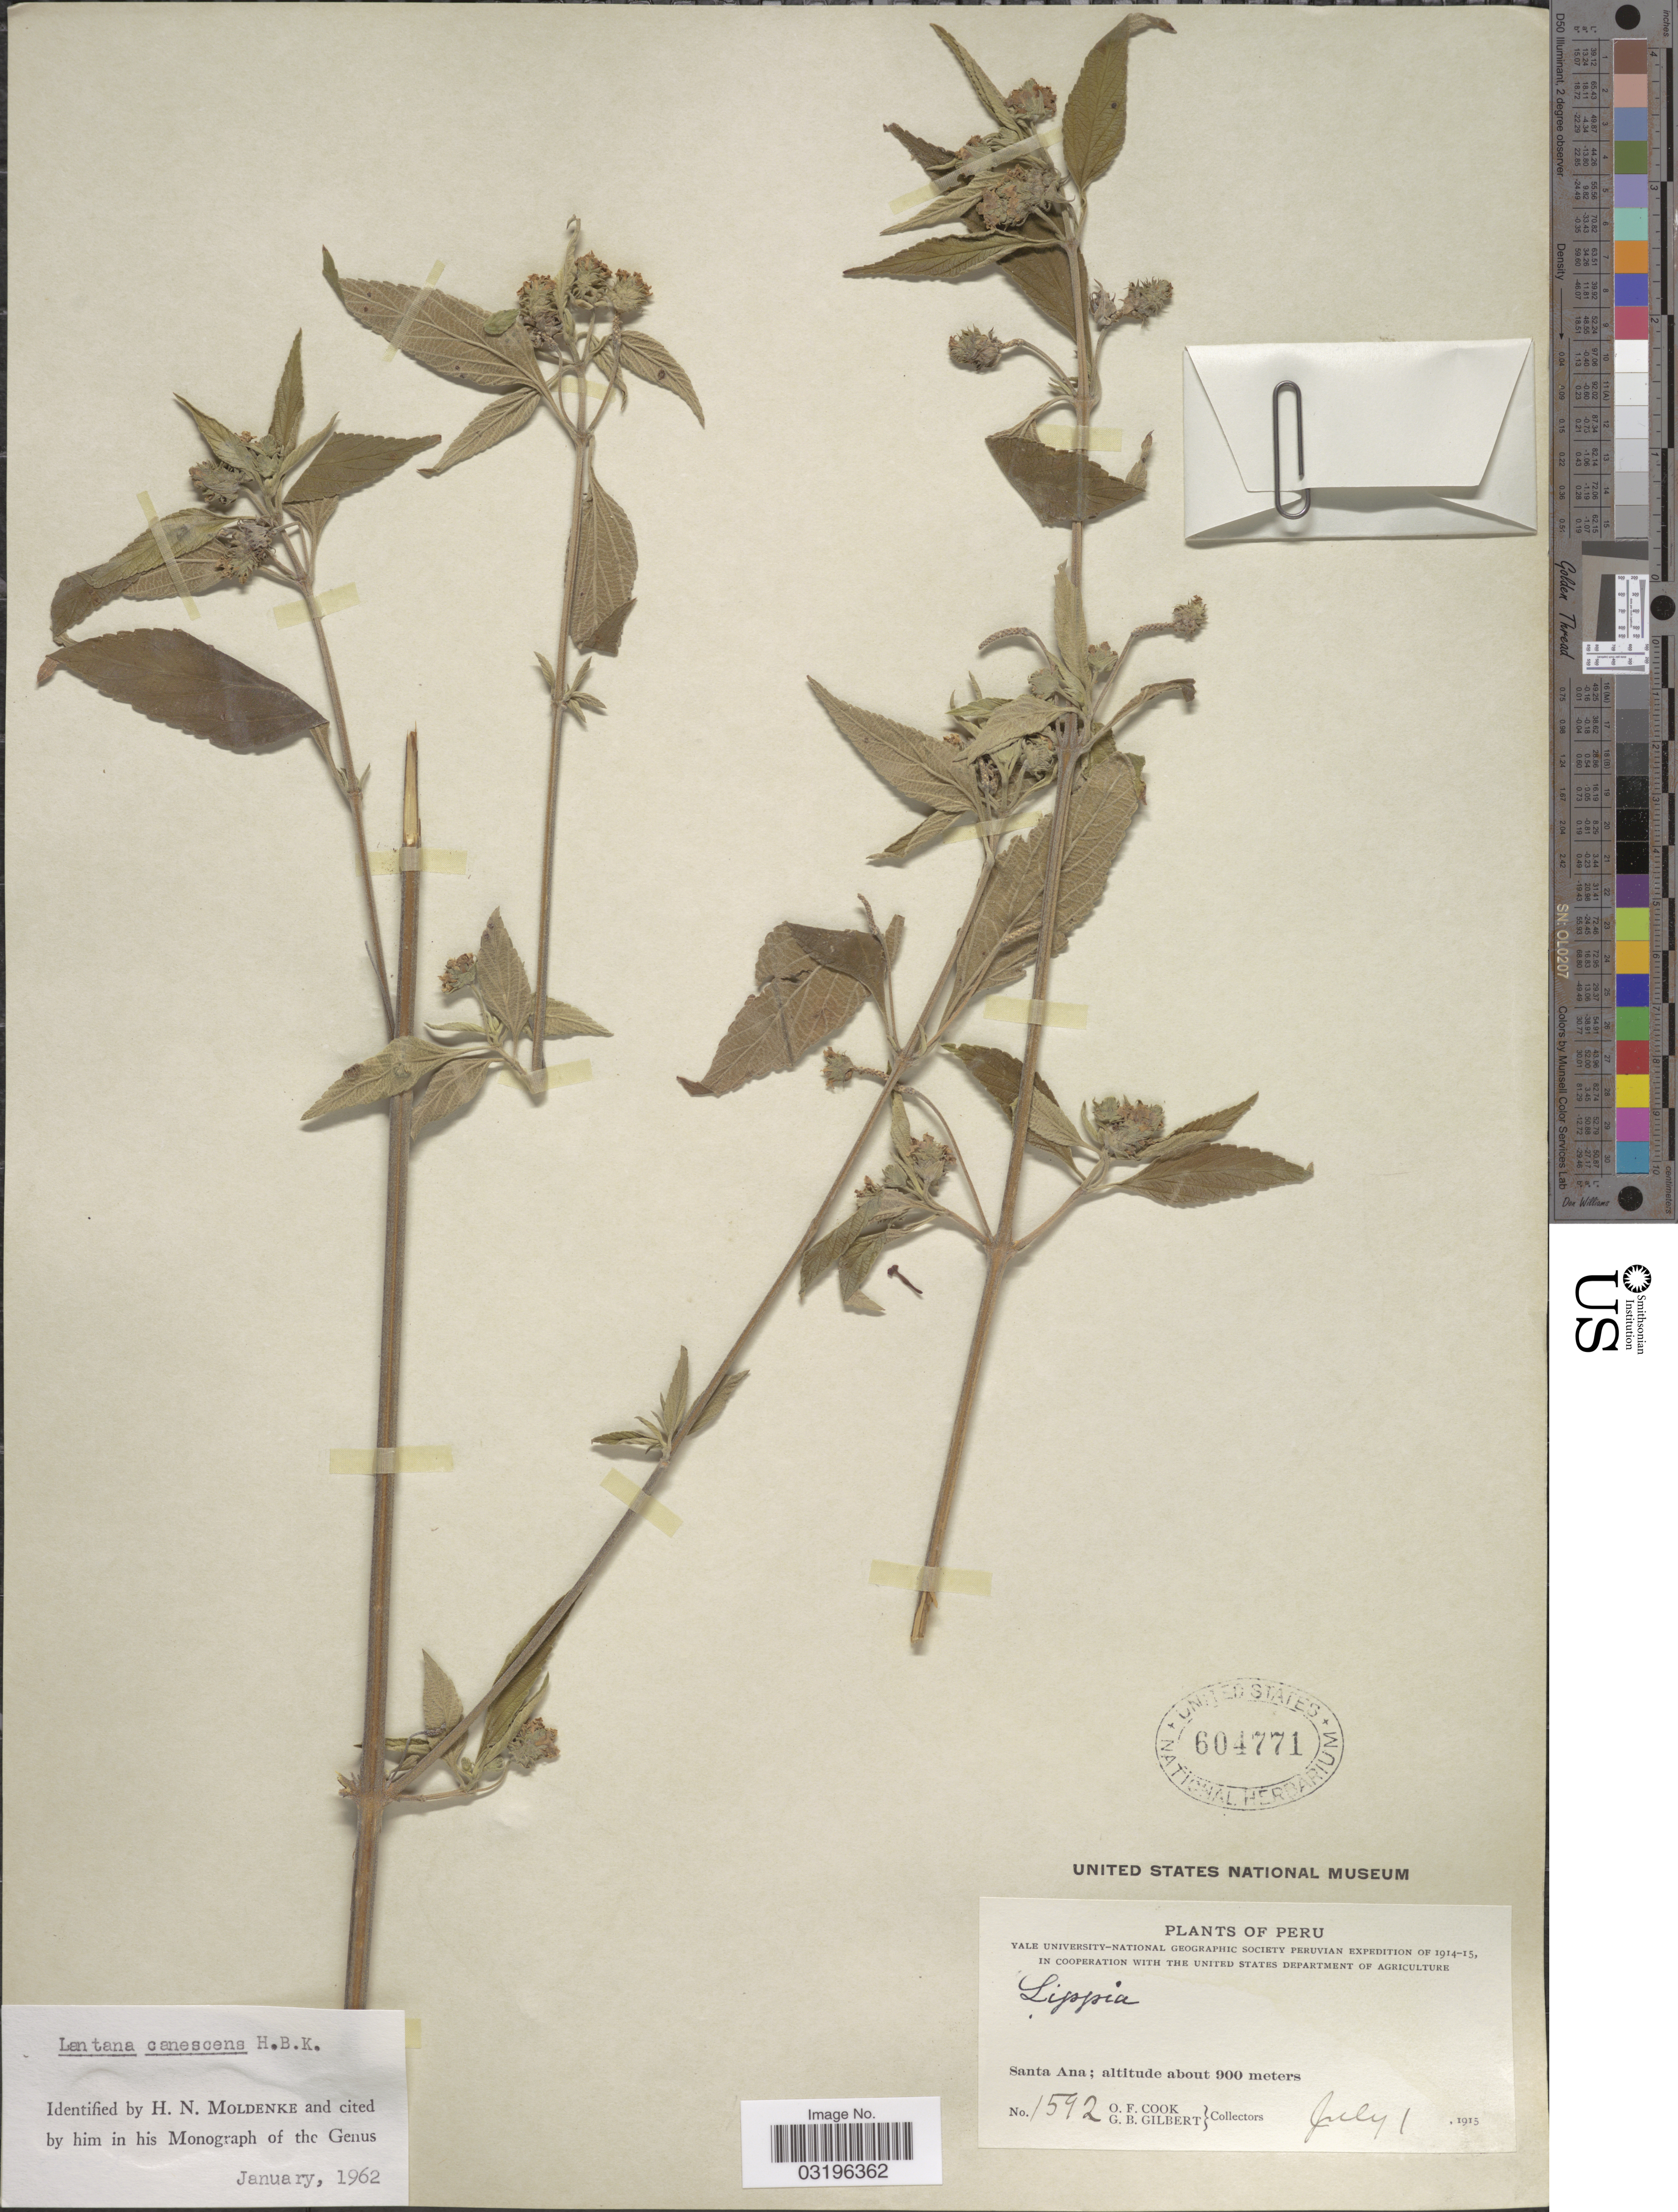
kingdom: Plantae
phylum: Tracheophyta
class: Magnoliopsida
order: Lamiales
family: Verbenaceae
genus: Lantana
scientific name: Lantana canescens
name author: Kunth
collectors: O. F. Cook & G. B. Gilbert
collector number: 1592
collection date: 1915-07-01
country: Peru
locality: Santa Ana.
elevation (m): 900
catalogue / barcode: US 604771